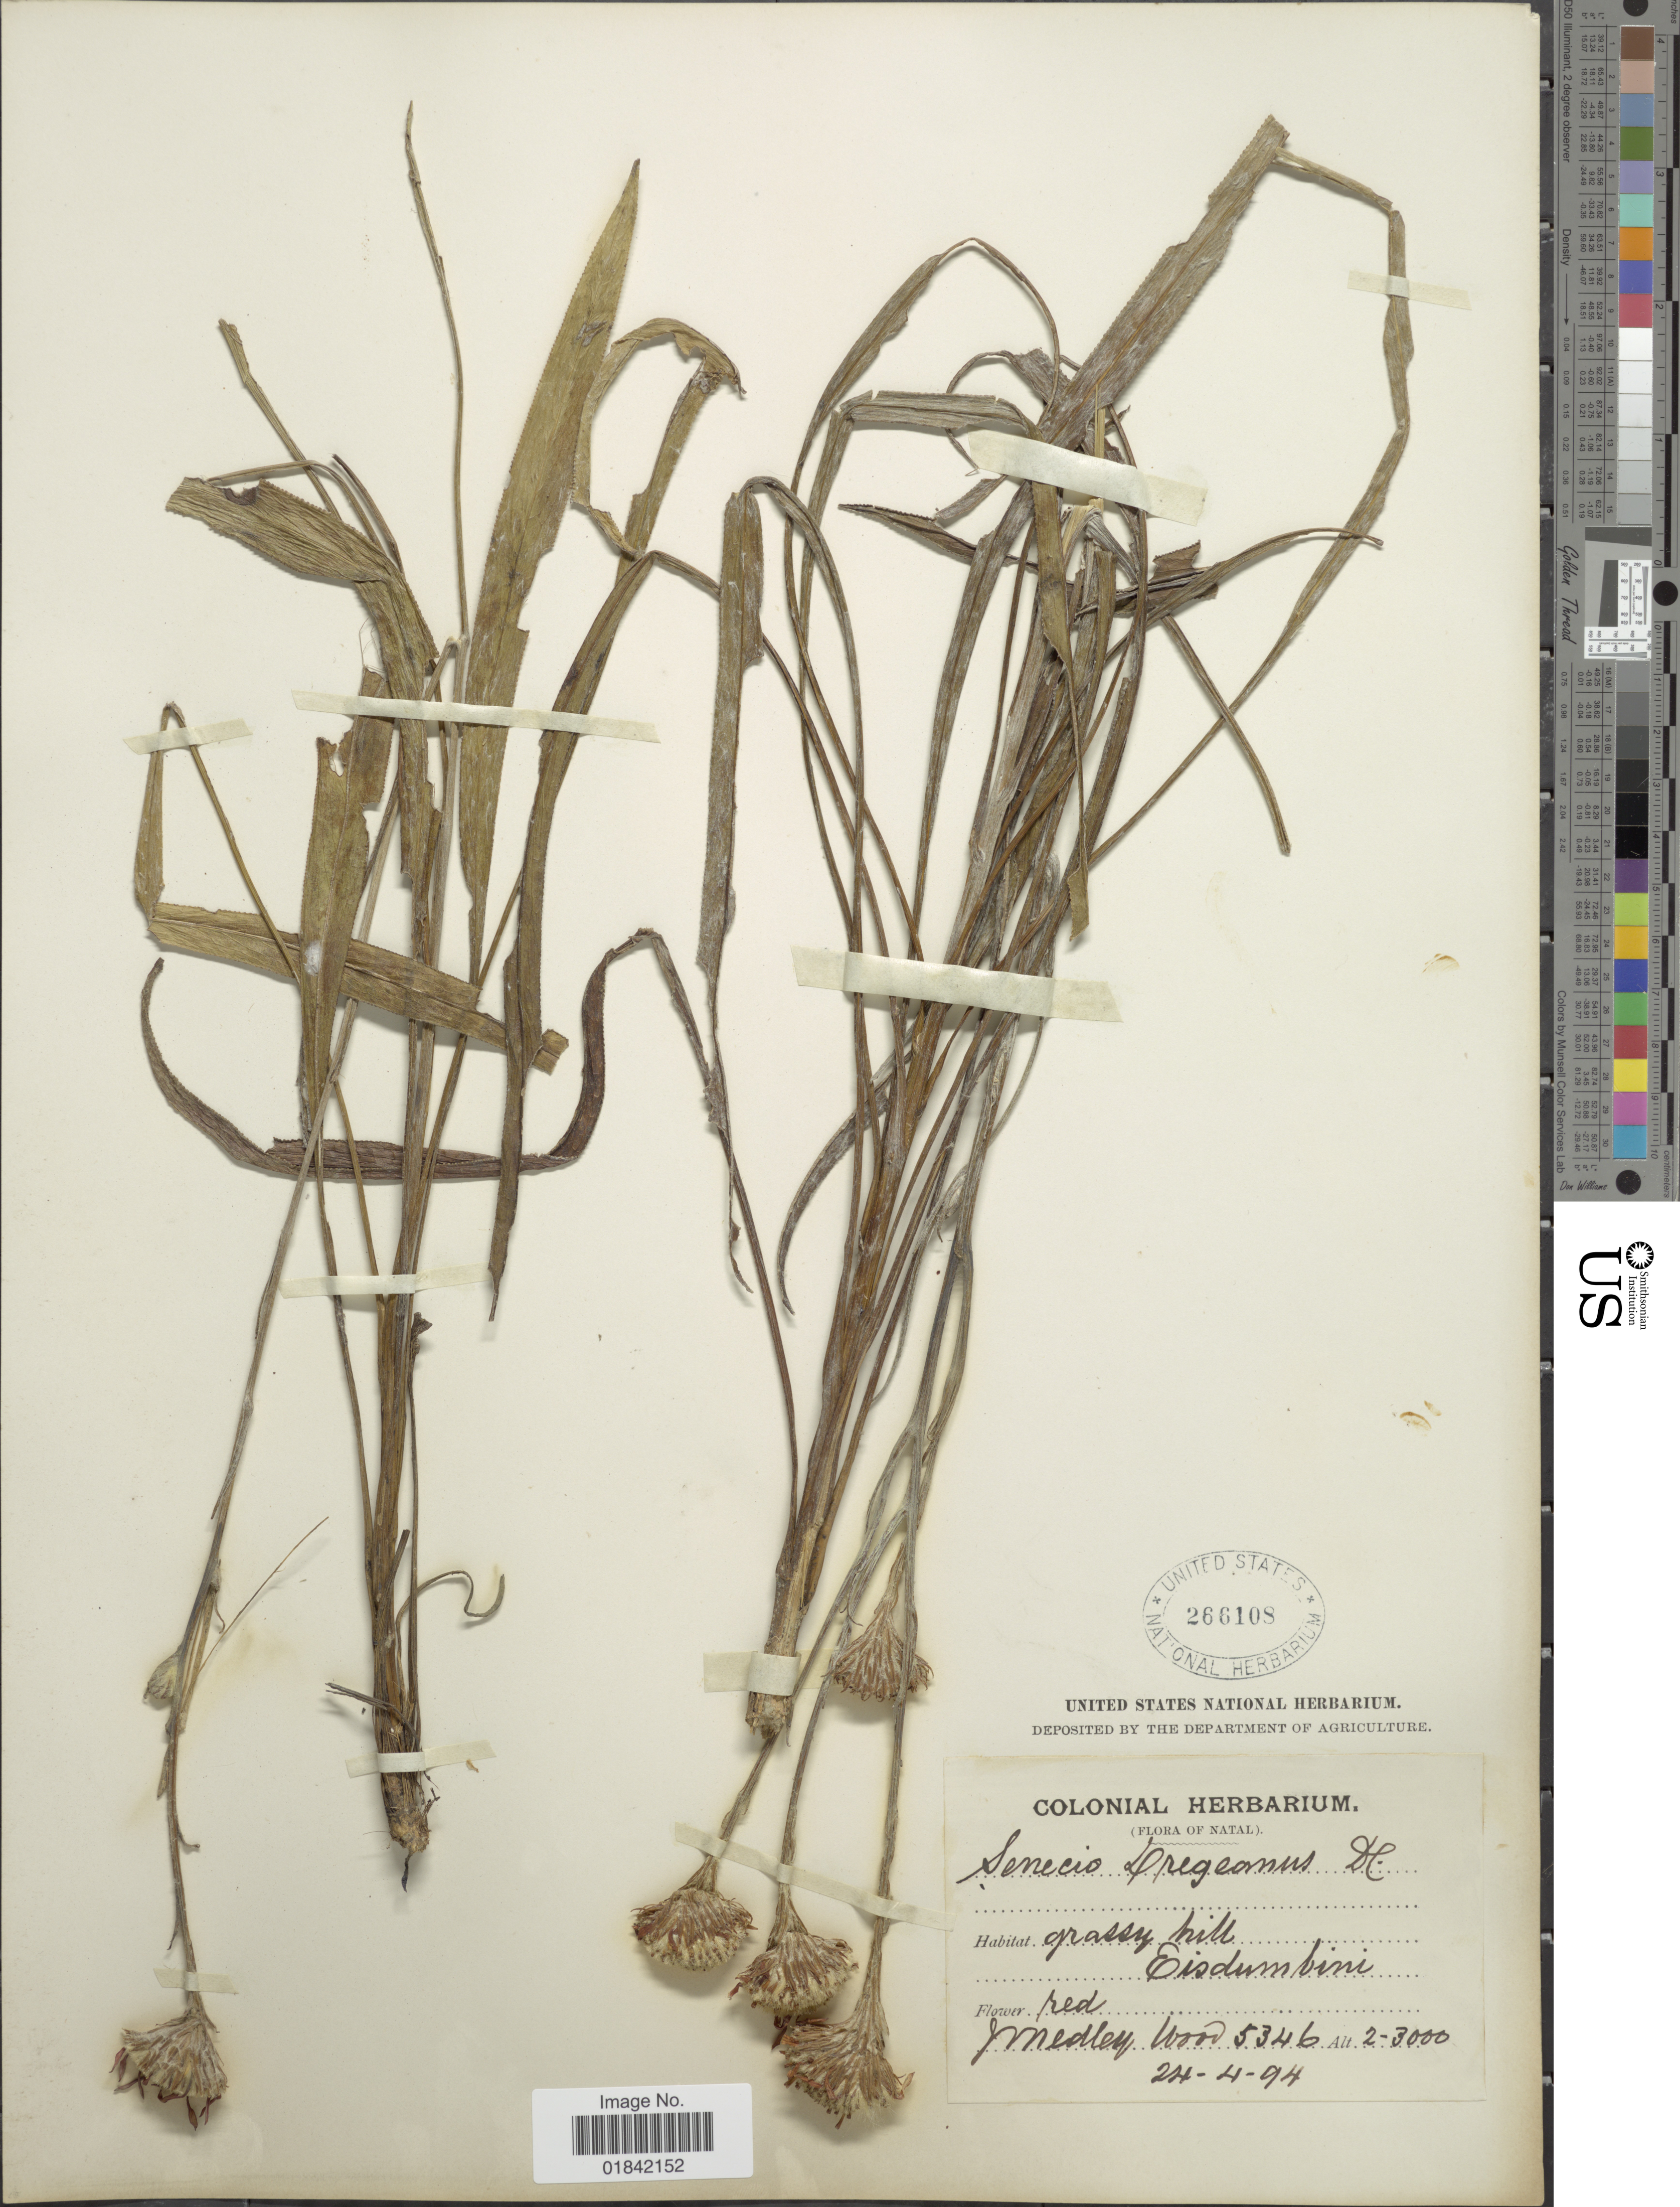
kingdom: Plantae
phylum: Tracheophyta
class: Magnoliopsida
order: Asterales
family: Asteraceae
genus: Senecio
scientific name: Senecio dregeanus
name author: DC.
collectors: J. M. Wood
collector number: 5346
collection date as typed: Transcribed d/m/y: 24/4/94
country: South Africa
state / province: KwaZulu-Natal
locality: Natal, Grassy hill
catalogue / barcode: US 266108